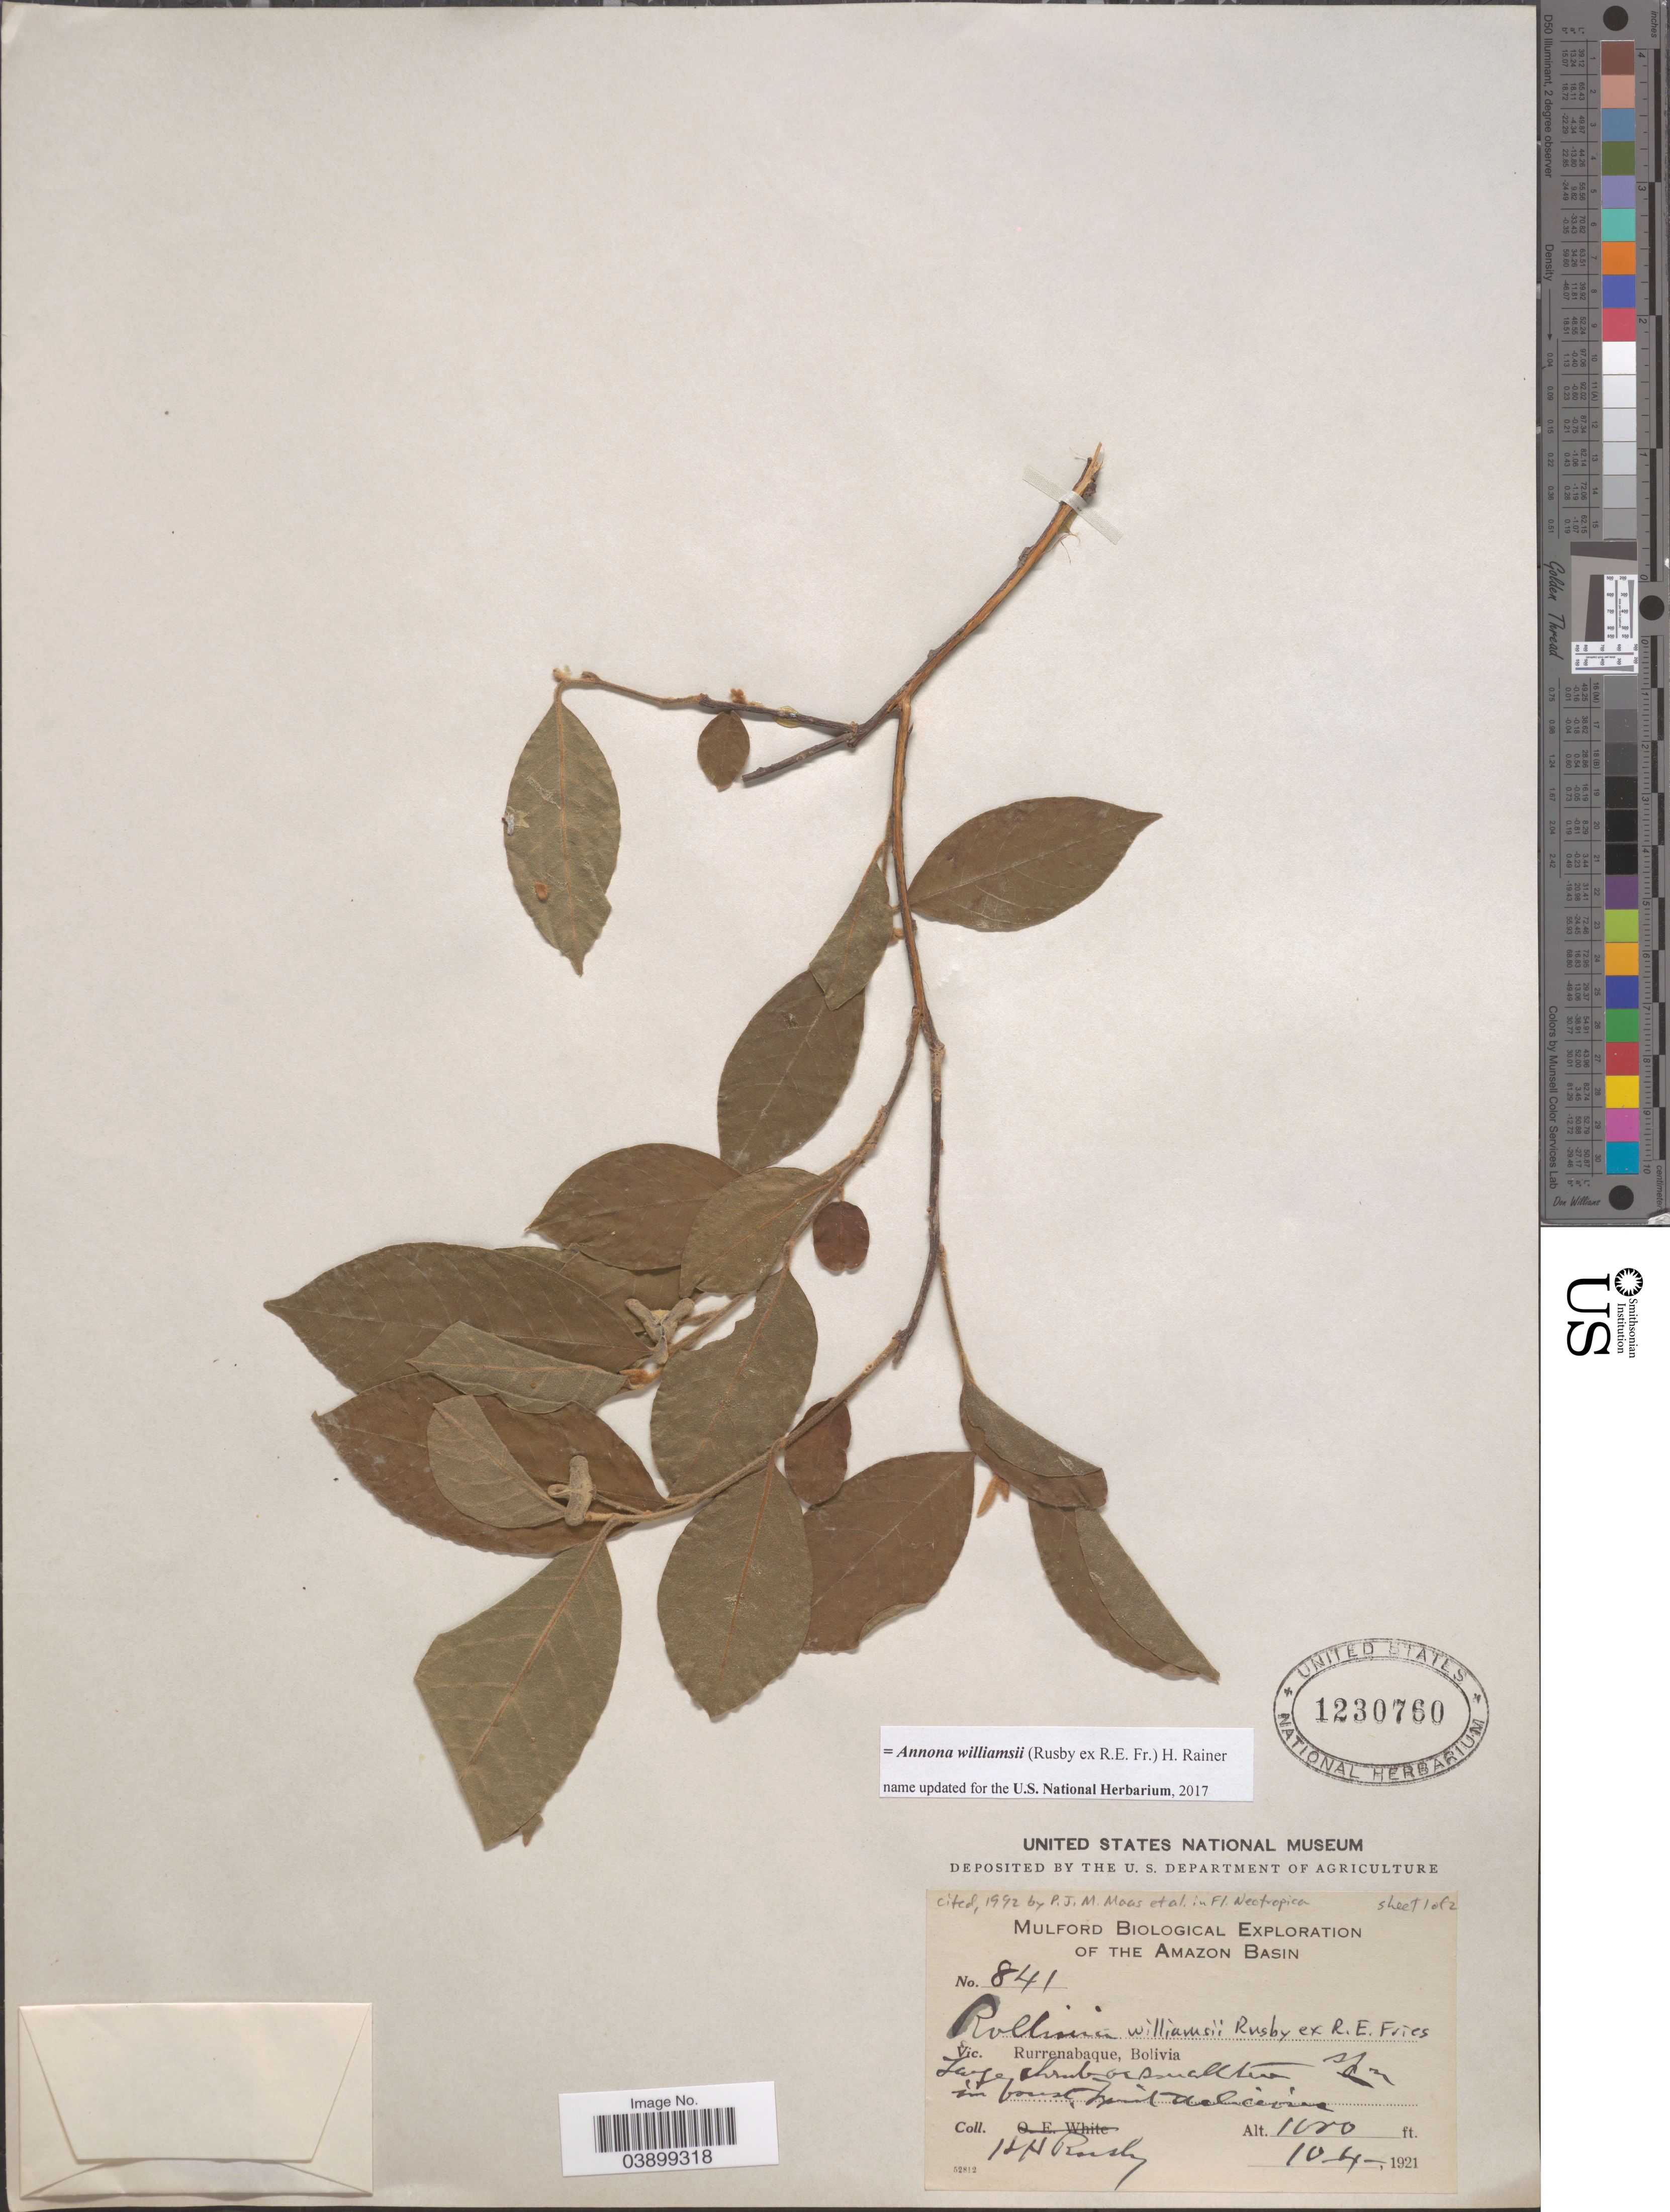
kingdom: Plantae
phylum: Tracheophyta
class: Magnoliopsida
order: Magnoliales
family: Annonaceae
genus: Annona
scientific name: Annona williamsii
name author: (Rusby ex R.E. Fr.) H. Rainer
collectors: H. H. Rusby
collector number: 841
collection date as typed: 10-4-1921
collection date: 1921-10-04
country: Bolivia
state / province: Beni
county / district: José Ballivián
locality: Rurrenabaque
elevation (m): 305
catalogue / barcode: US 1230760